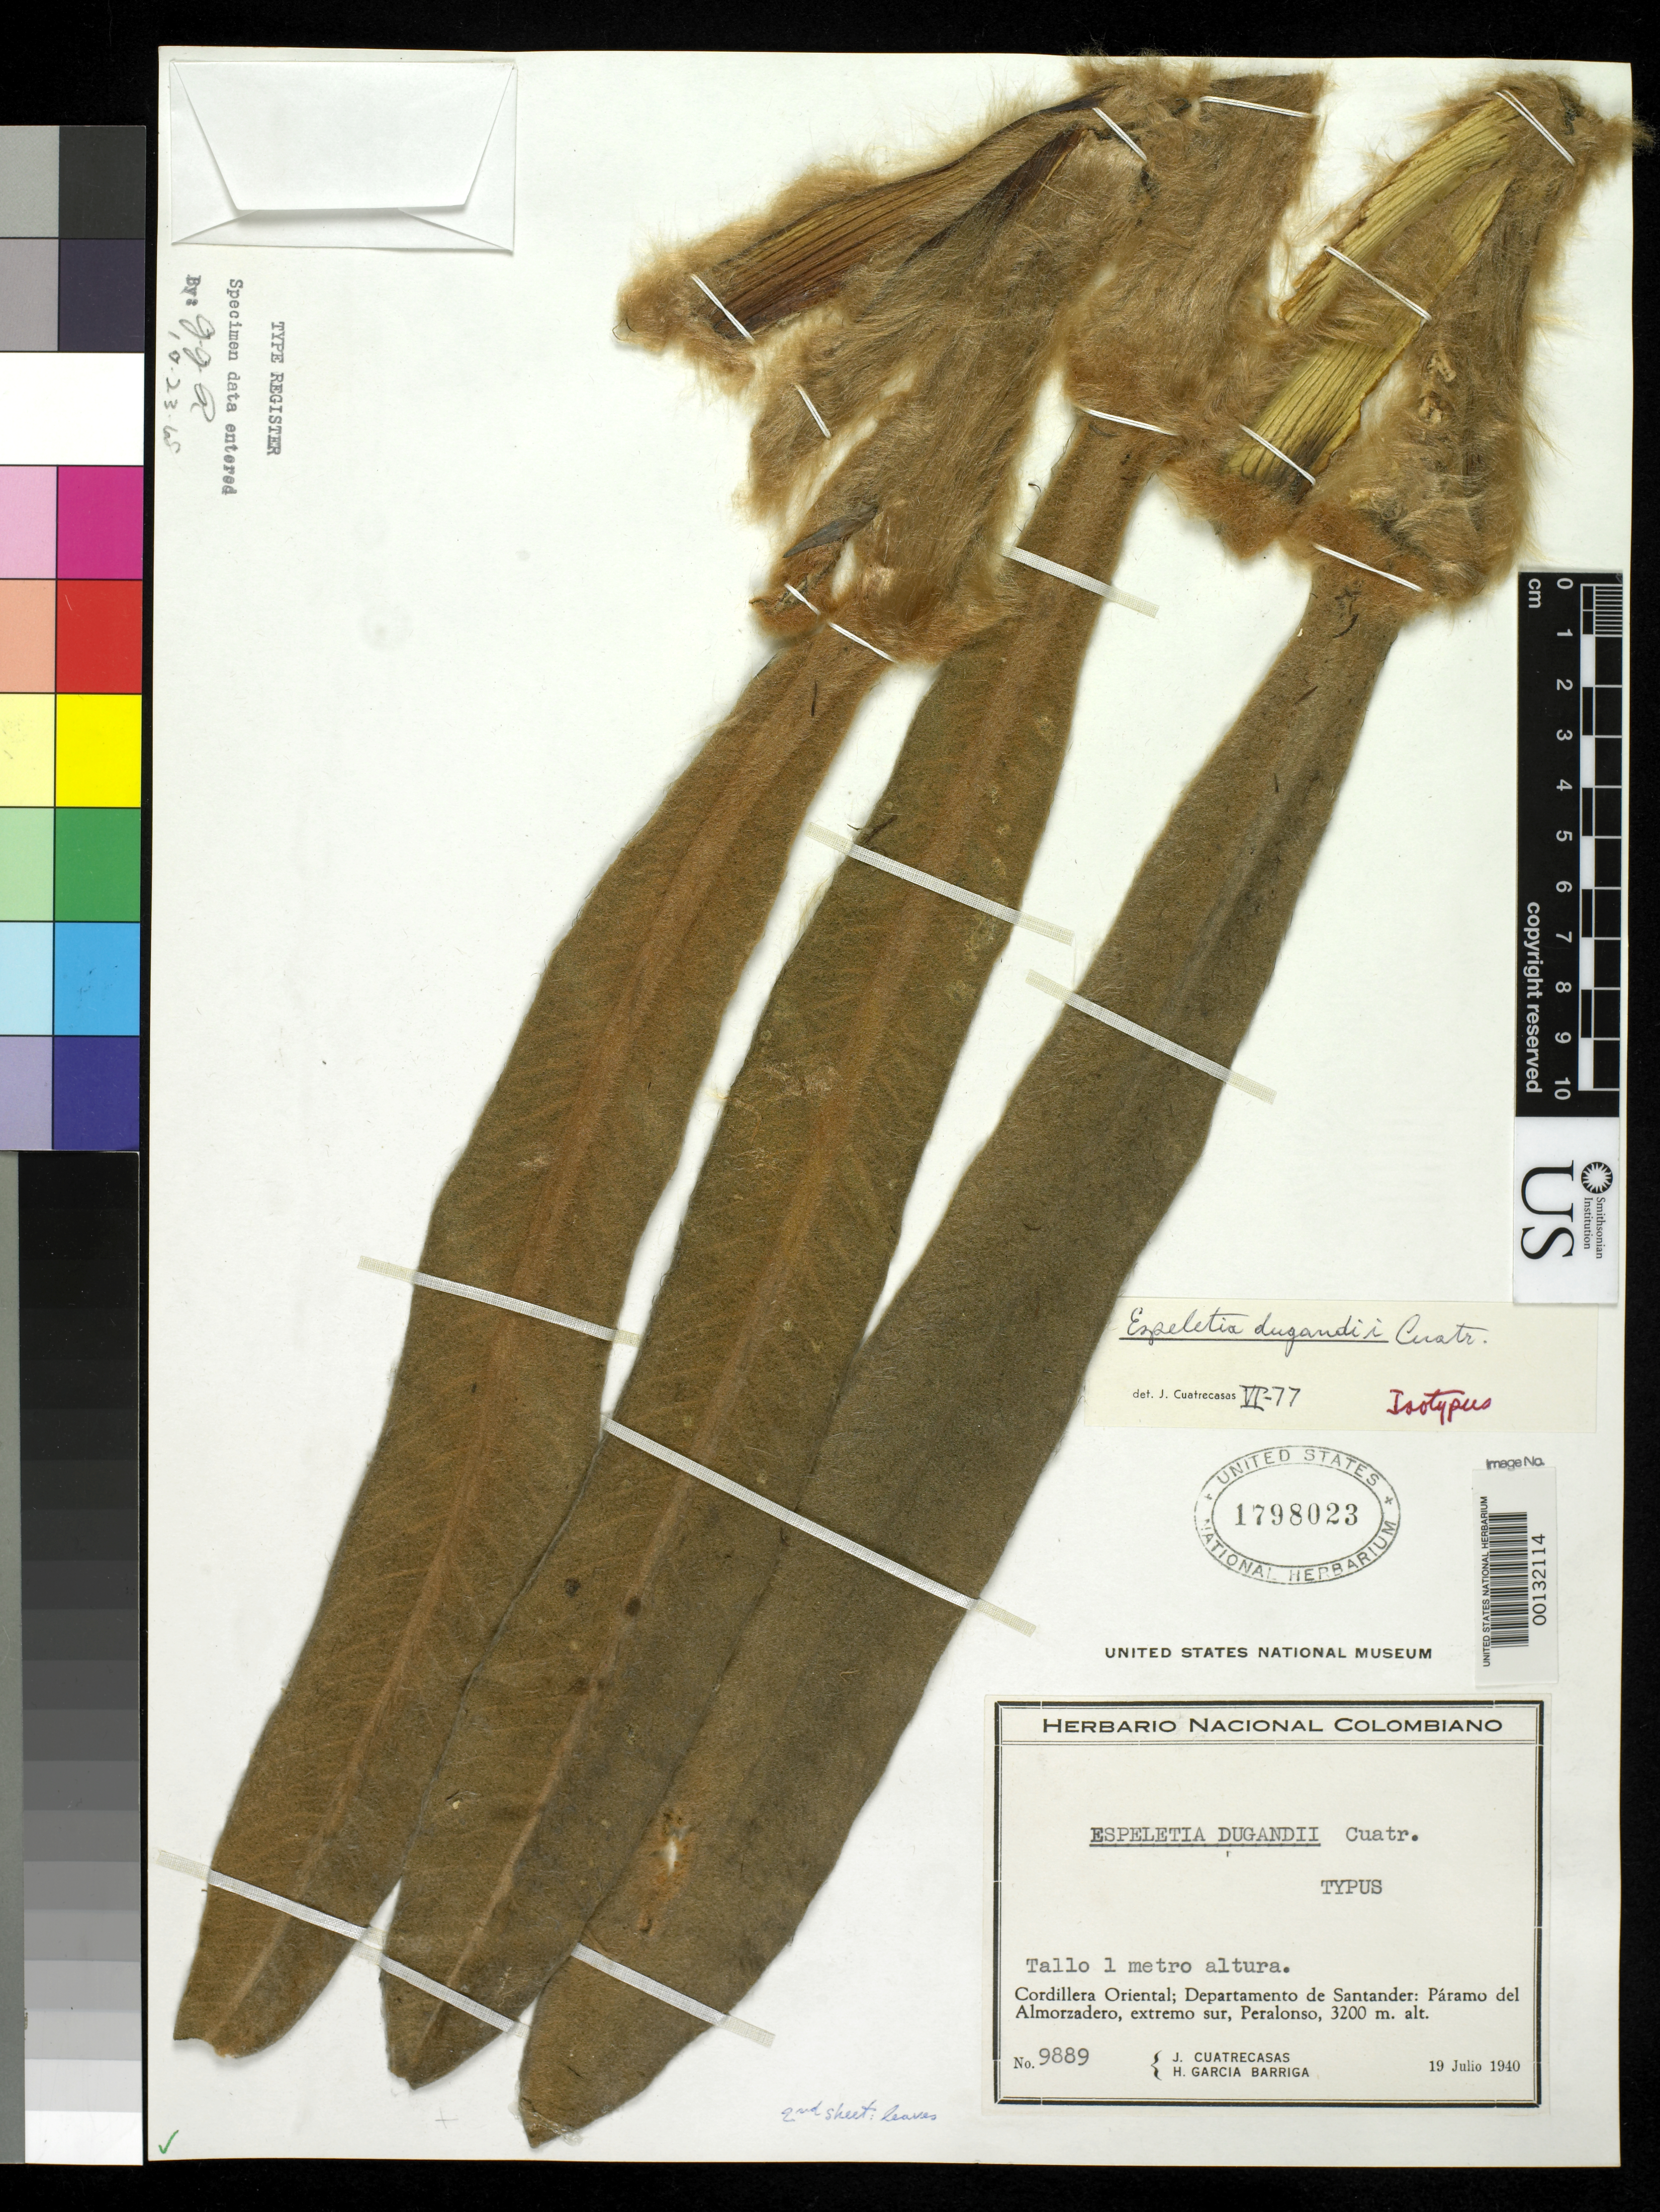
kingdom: Plantae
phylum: Tracheophyta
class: Magnoliopsida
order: Asterales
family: Asteraceae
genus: Espeletia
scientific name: Espeletia dugandii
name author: Cuatrec.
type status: Isotype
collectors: J. Cuatrecasas & H. García Barriga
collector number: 9889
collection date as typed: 19 Jul 1940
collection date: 1940-07-19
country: Colombia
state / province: Santander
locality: Cordillera Oriental, Páramo del Almorzadero, extremo sur, Peralonso. [Cordillera Oriental, Páramo del Almorzadero, south end, Peralonso.]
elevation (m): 3200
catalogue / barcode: US 1798023